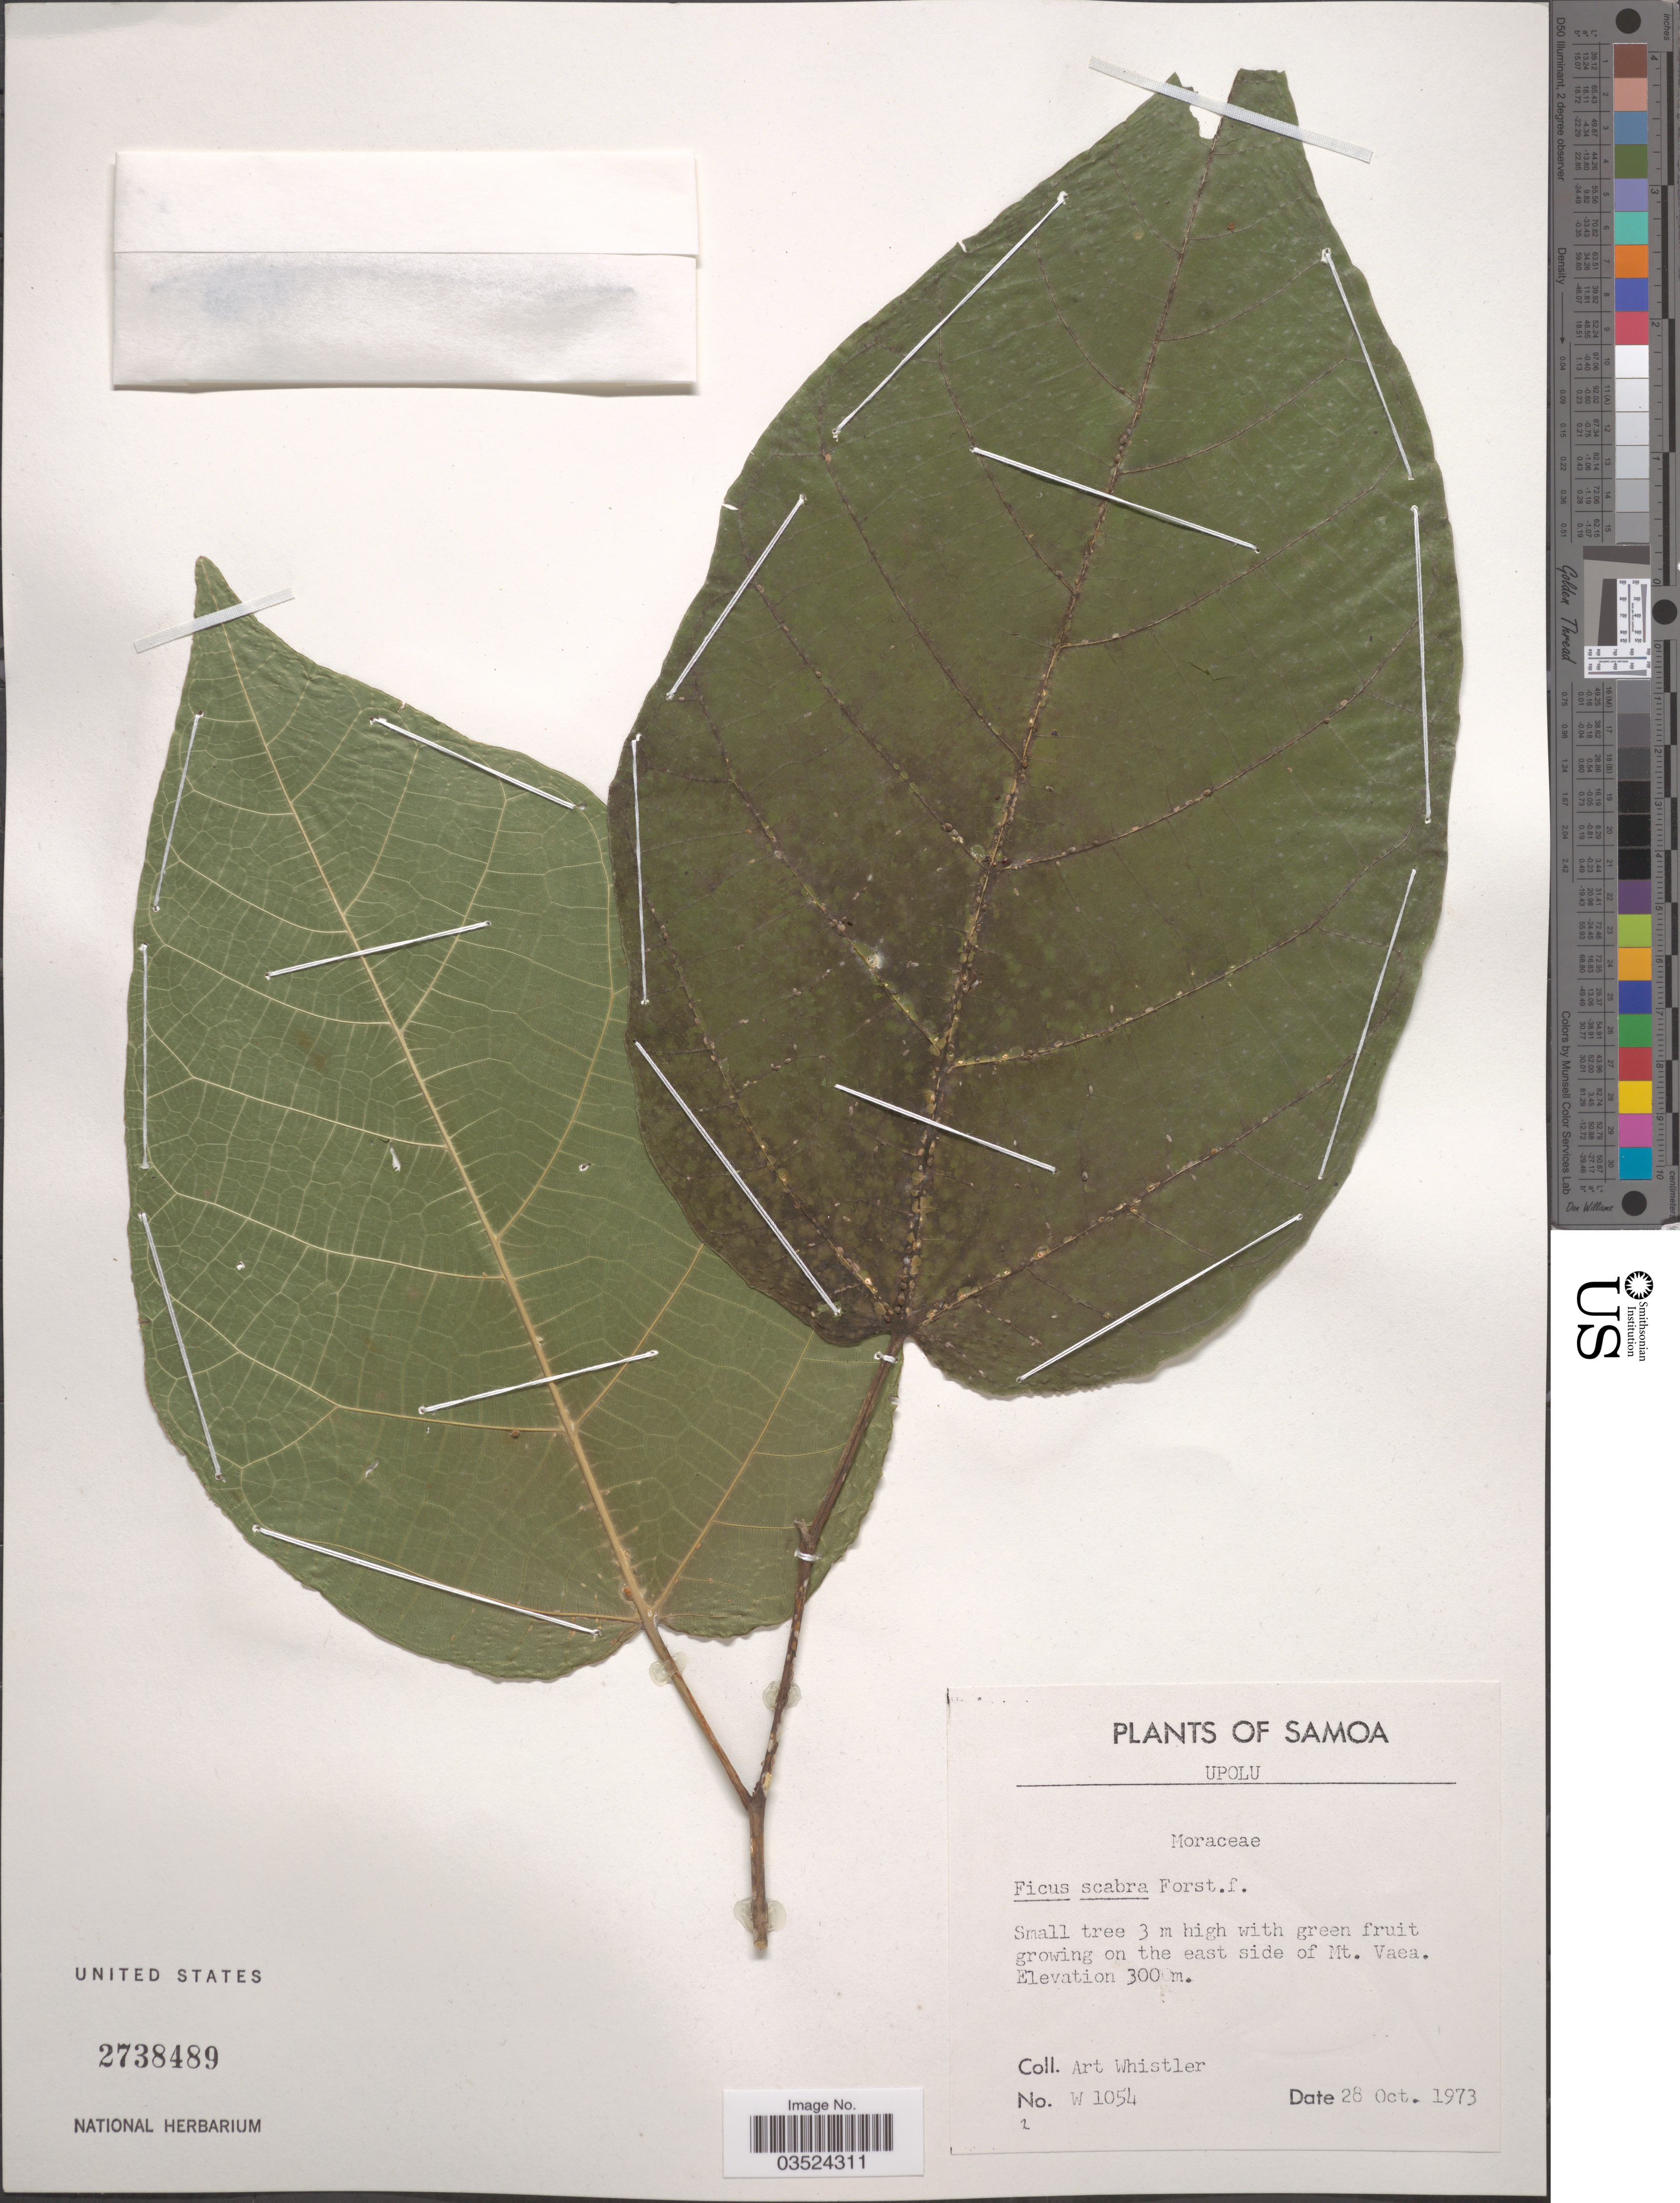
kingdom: Plantae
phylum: Tracheophyta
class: Magnoliopsida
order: Rosales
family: Moraceae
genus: Ficus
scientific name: Ficus scabra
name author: G. Forst.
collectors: A. Whistler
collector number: W 1054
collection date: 1973-10-28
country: Samoa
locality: Samoa. Upolu. Growing on the east side of Mt. Vaea.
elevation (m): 300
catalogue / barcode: US 2738489